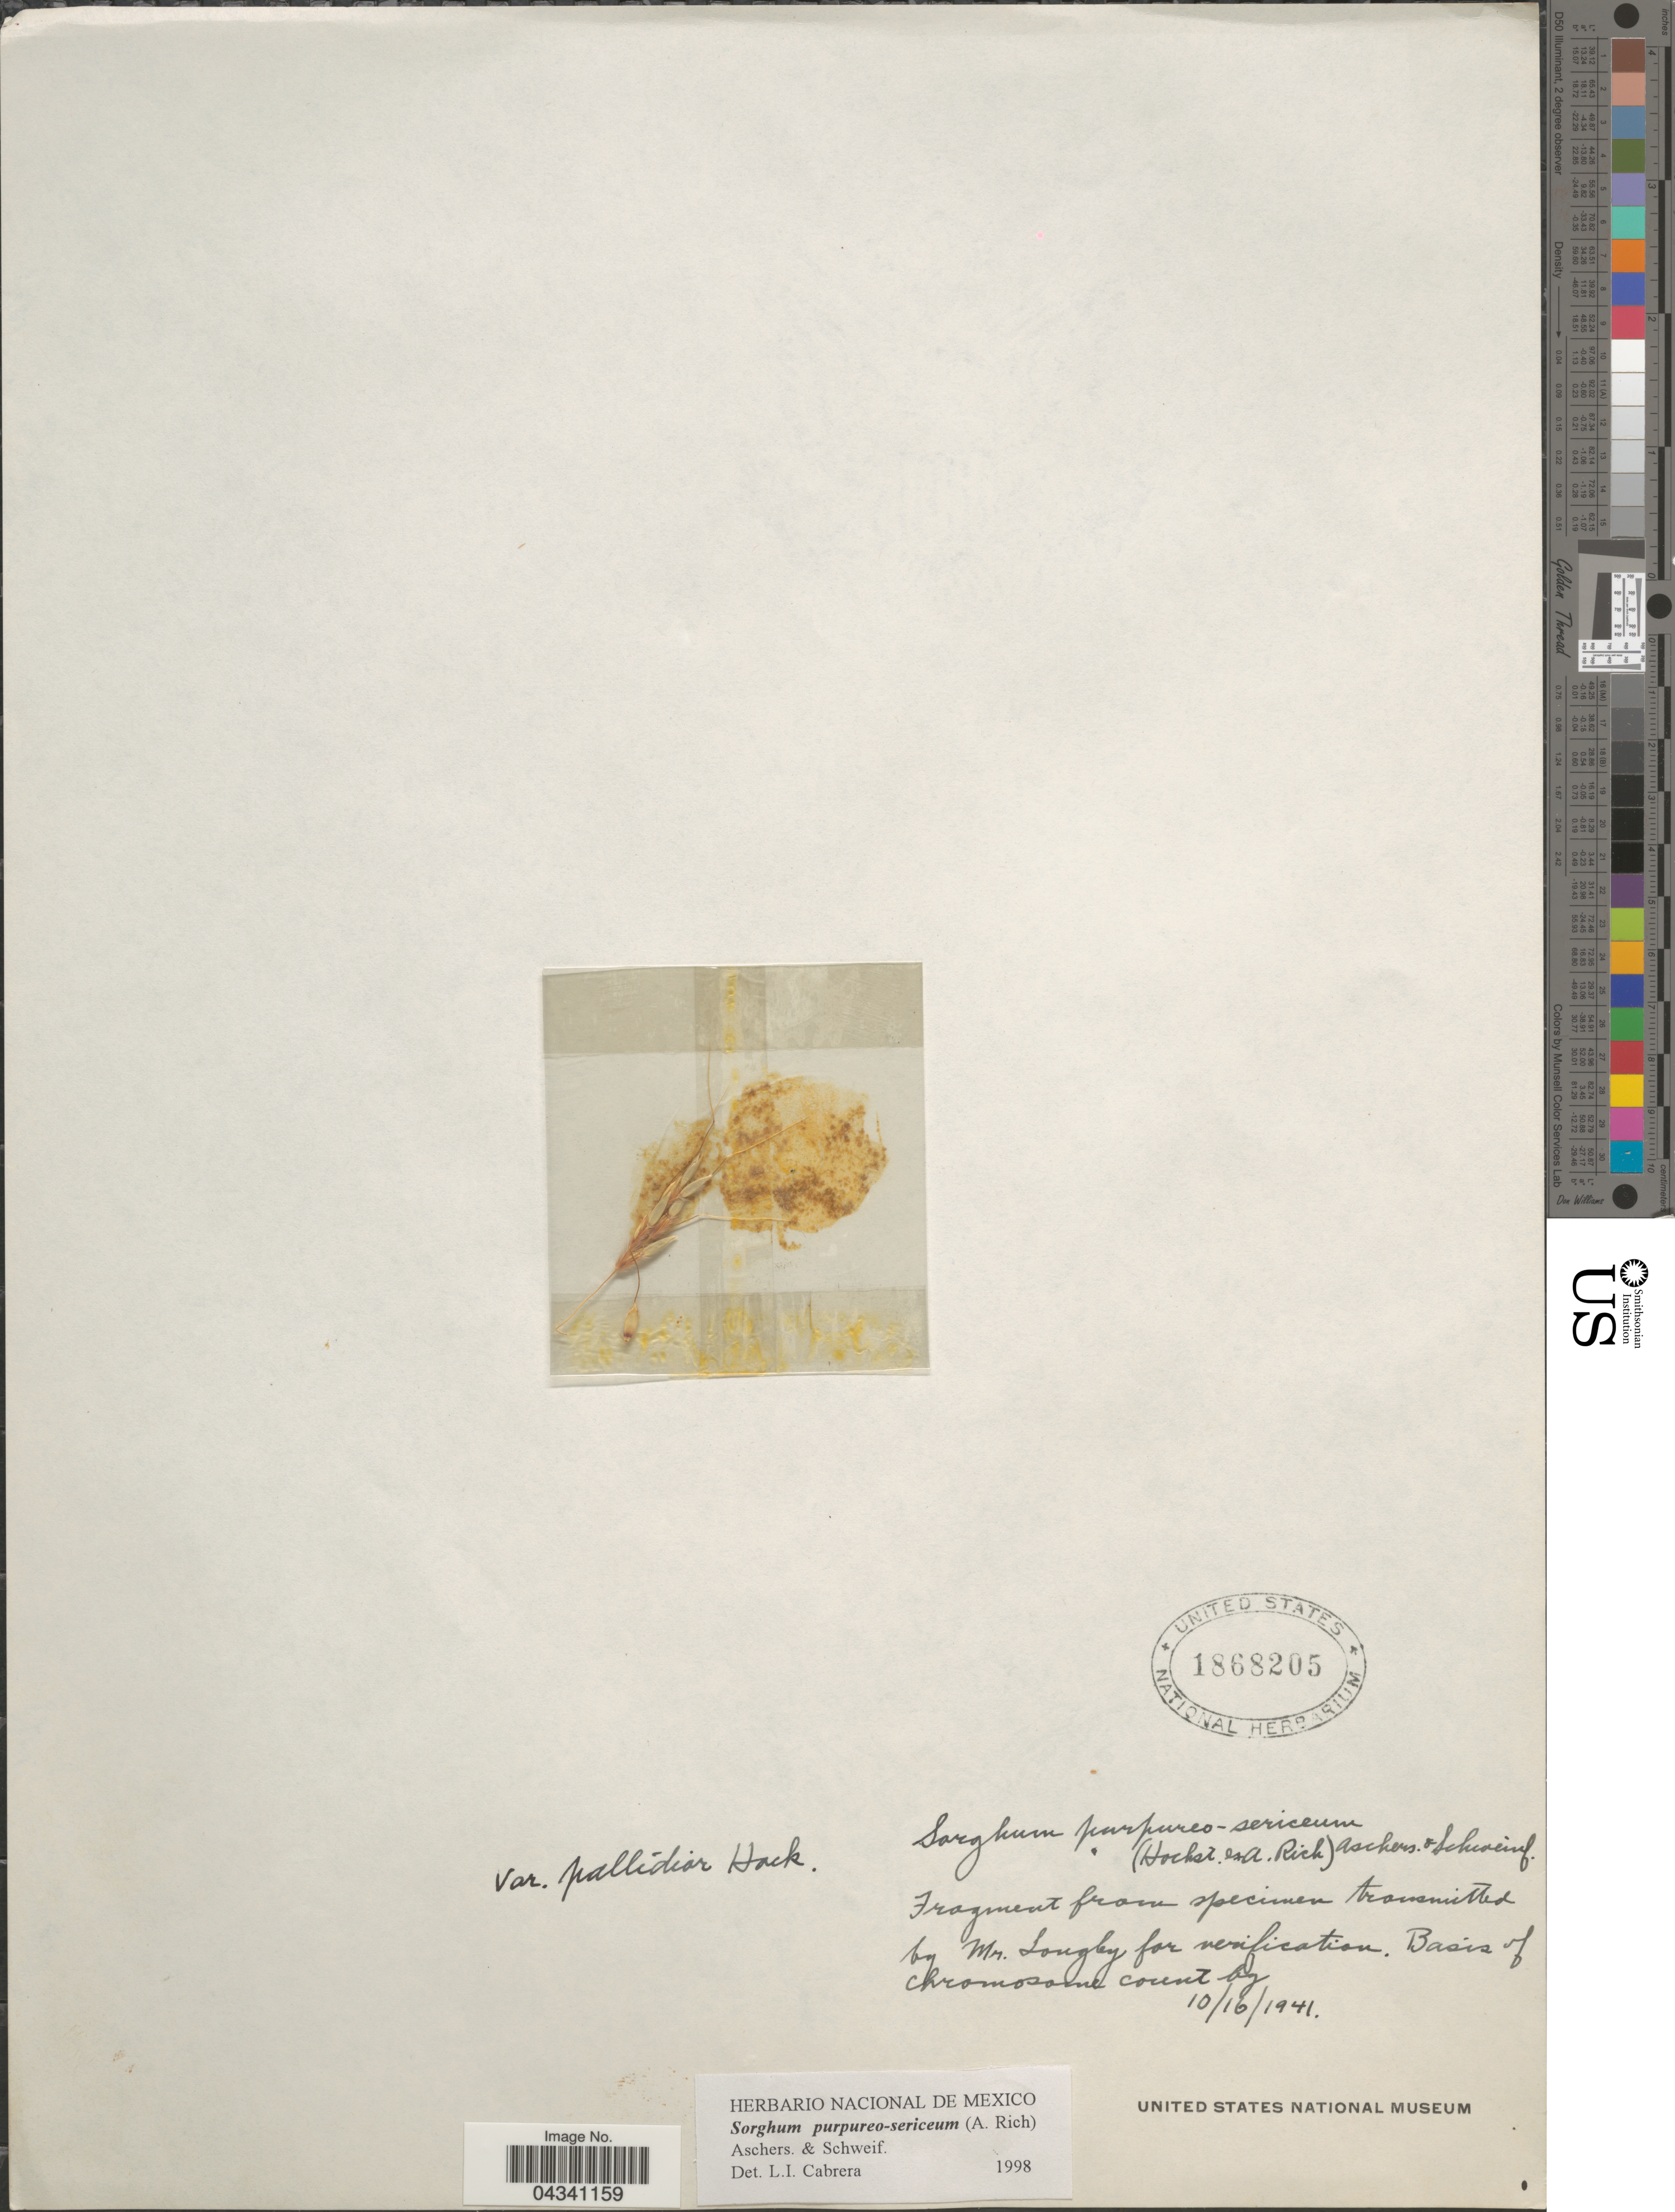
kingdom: Plantae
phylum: Tracheophyta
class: Liliopsida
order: Poales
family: Poaceae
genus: Sorghum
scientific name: Sorghum purpureosericeum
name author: (A. Rich.) Schweinf. & Asch.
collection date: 1941-10-16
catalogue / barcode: US 1868205